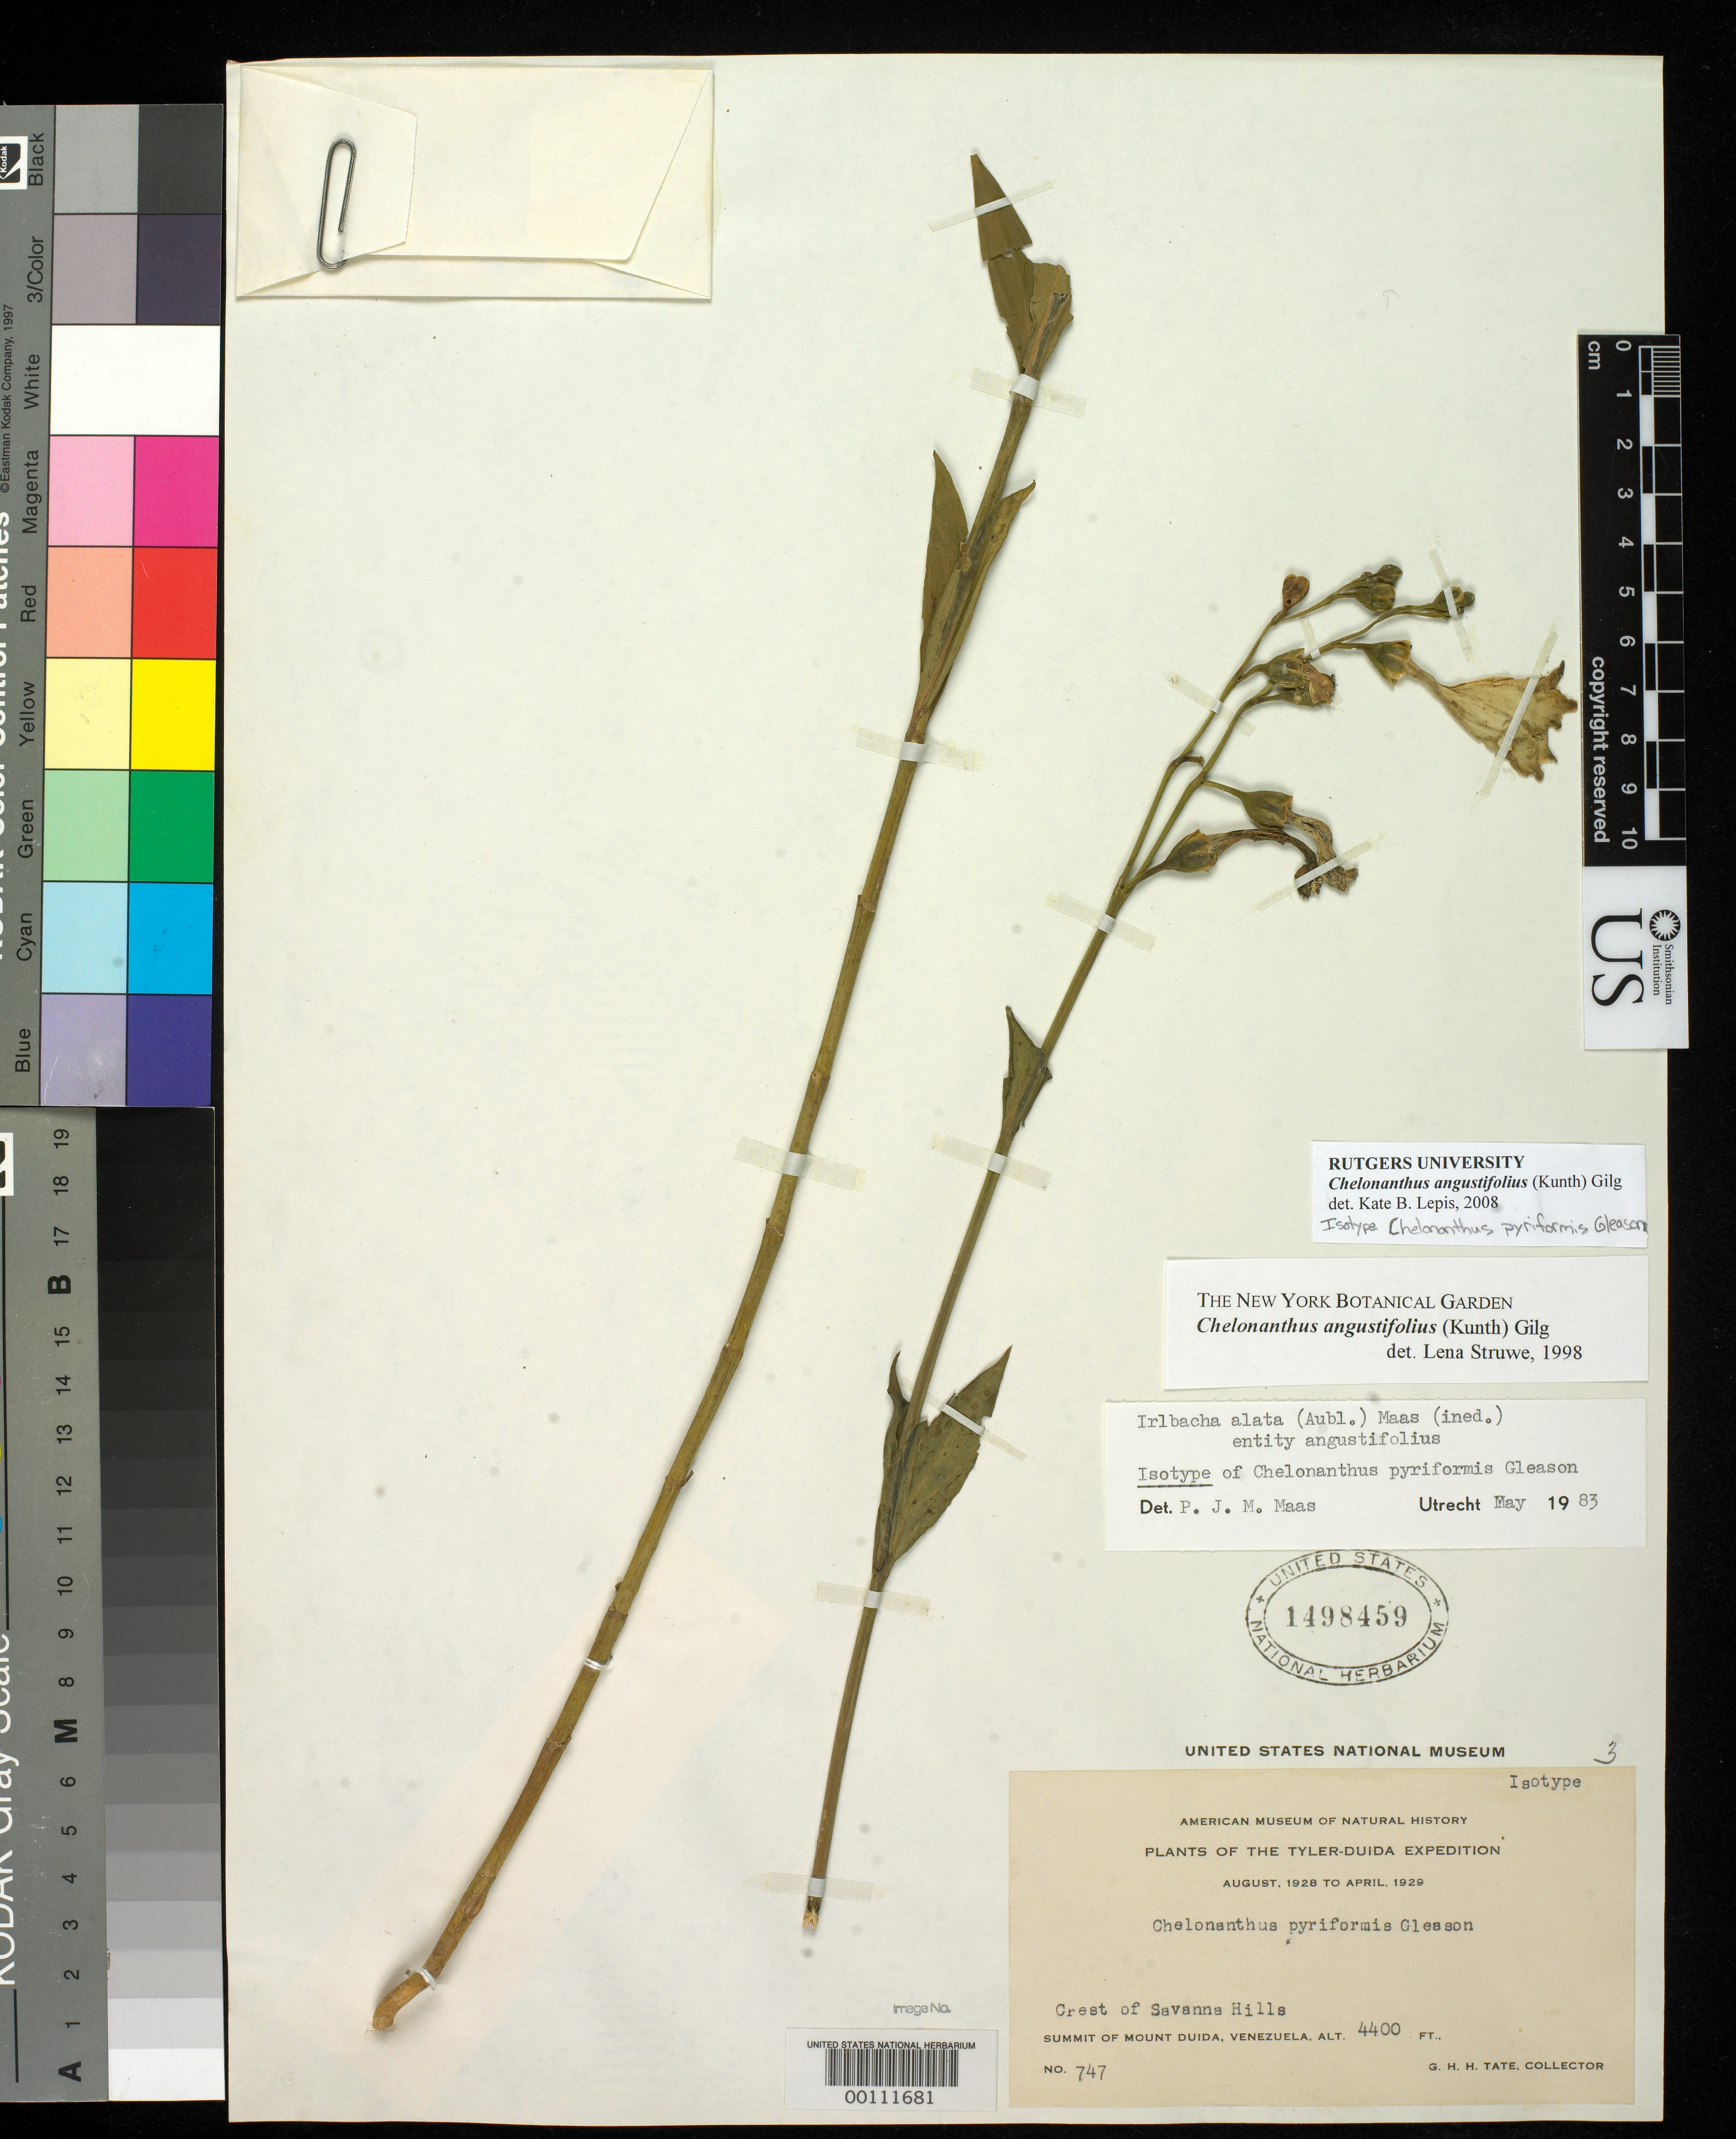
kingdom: Plantae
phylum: Tracheophyta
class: Magnoliopsida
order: Gentianales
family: Gentianaceae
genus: Chelonanthus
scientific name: Chelonanthus pyriformis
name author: Gleason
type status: Isotype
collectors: G. H. H.Tate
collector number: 747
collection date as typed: Aug 1928 to -- Apr 1929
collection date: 1928-08/1929-04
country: Venezuela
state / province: Amazonas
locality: Summit of Mount Duida, crest of Savanna Hills.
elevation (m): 1341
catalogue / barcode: US 1498459